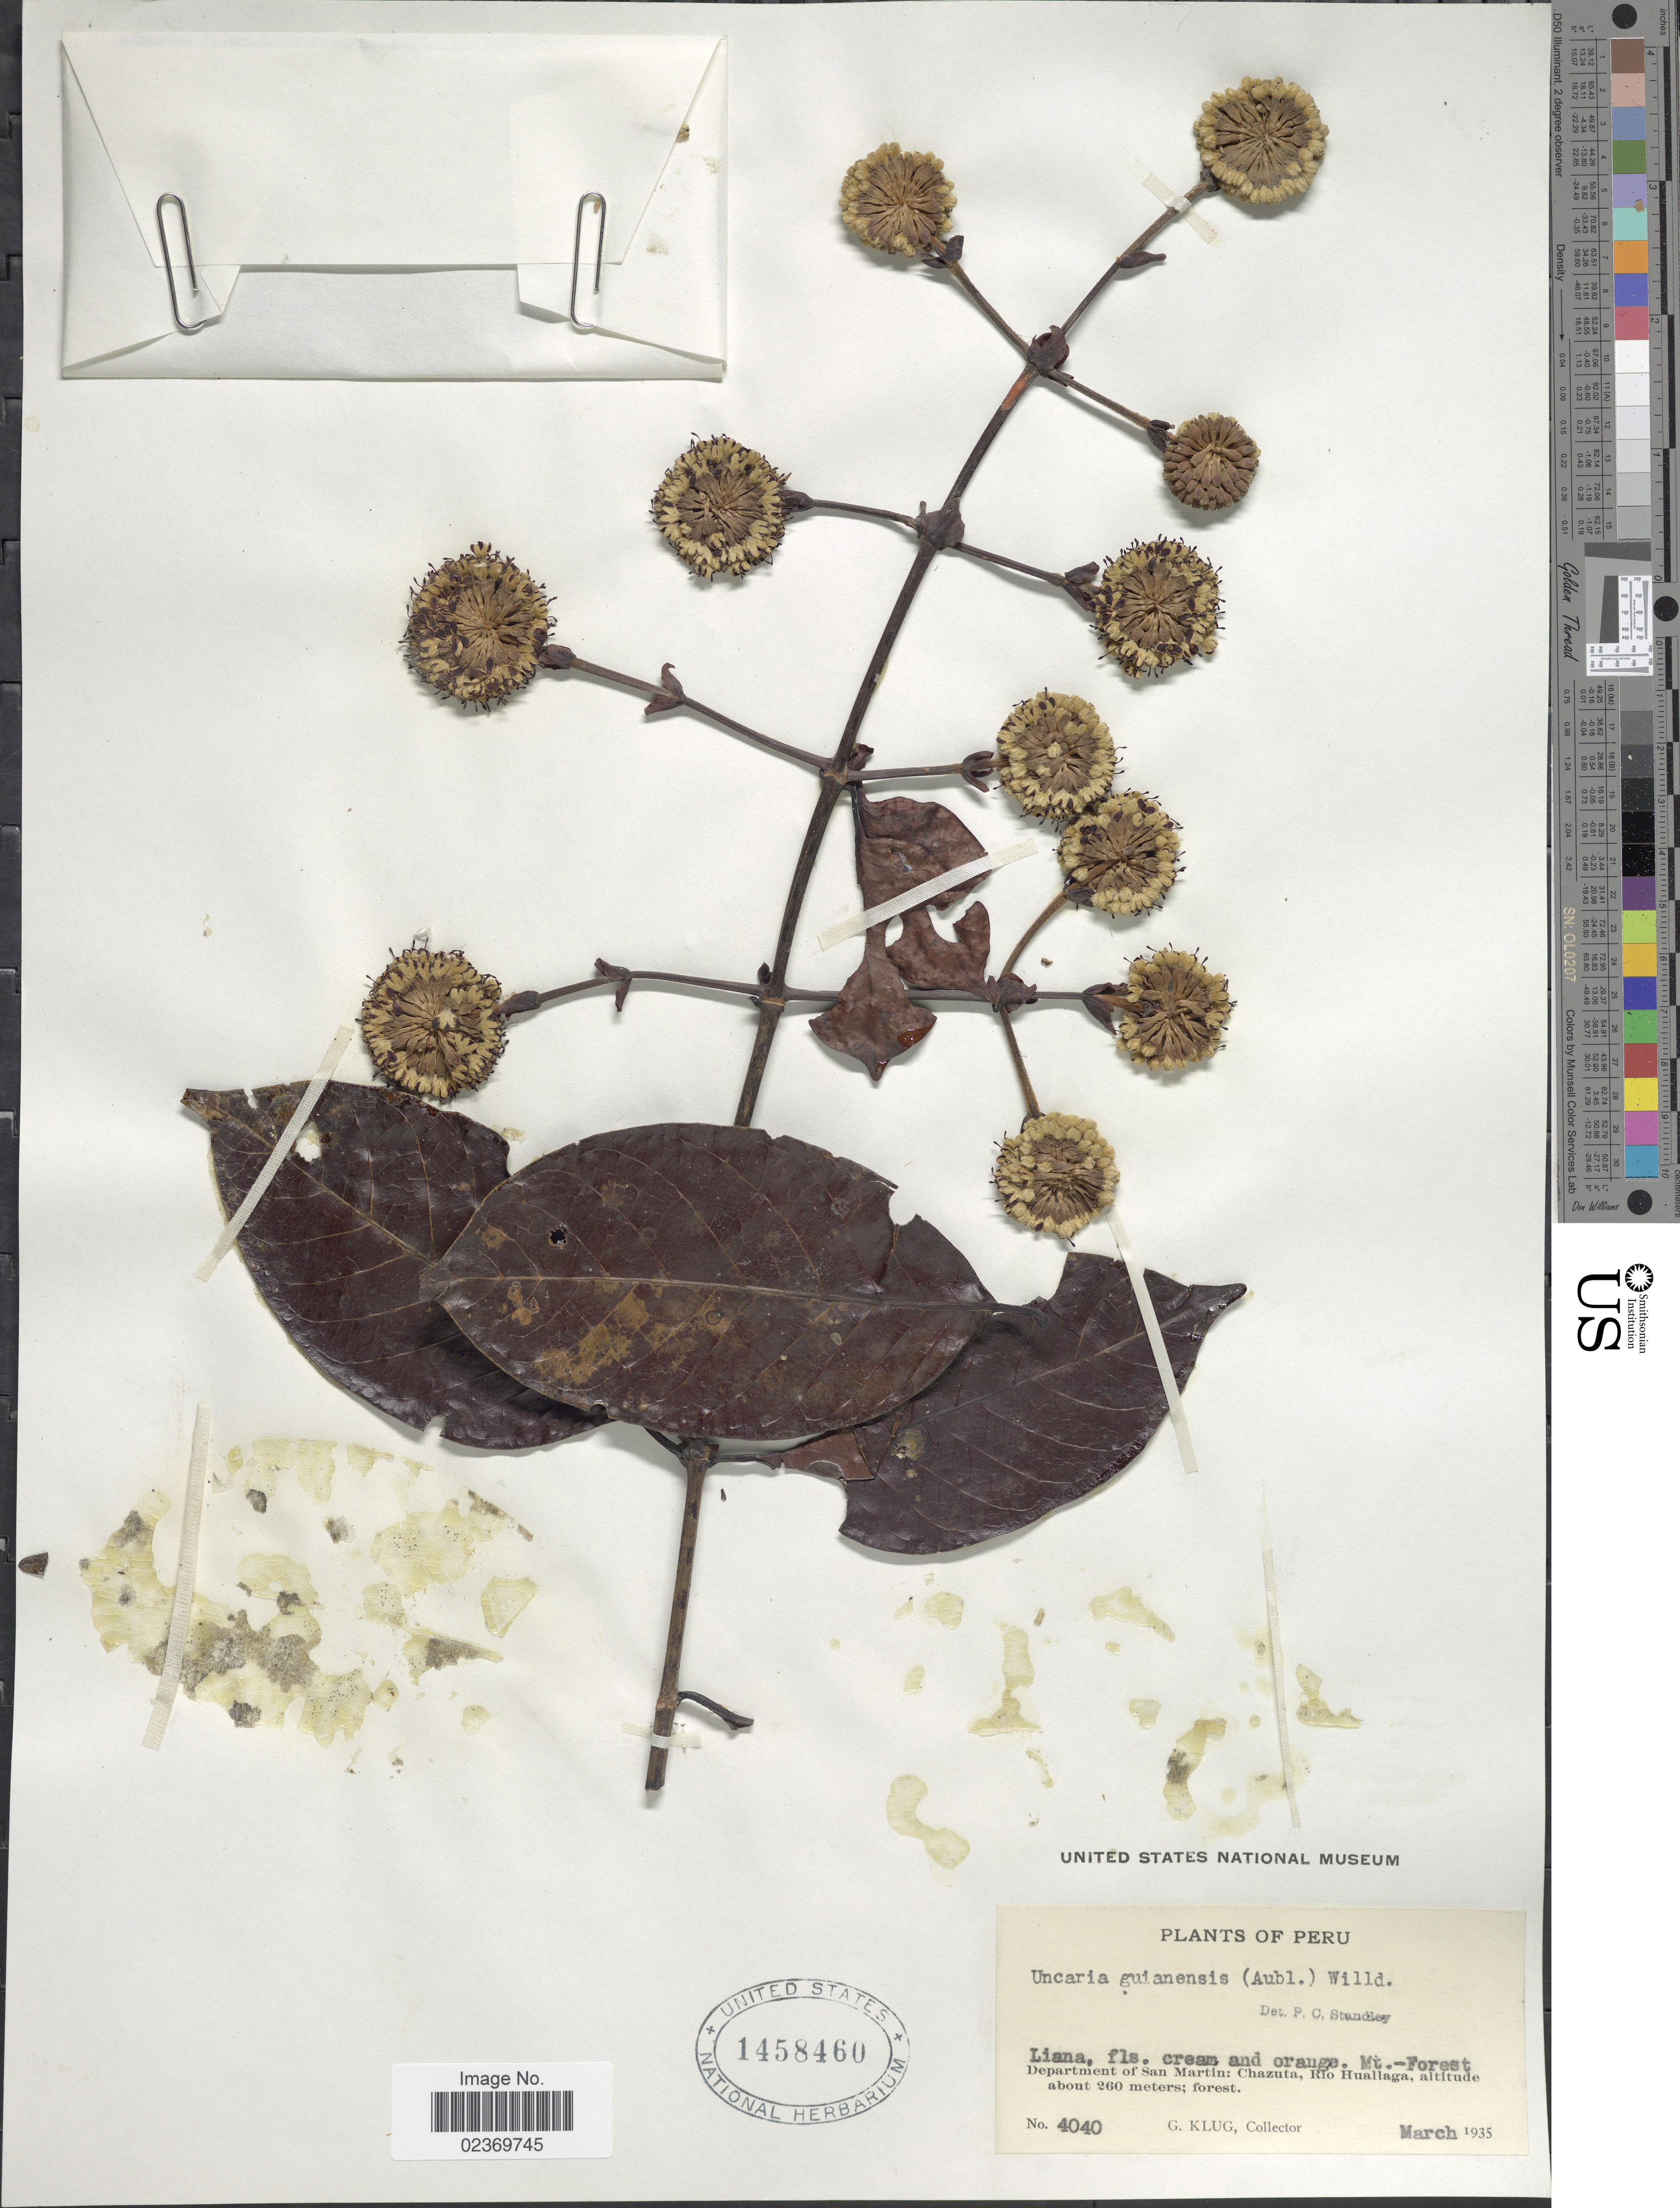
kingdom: Plantae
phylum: Tracheophyta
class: Magnoliopsida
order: Gentianales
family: Rubiaceae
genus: Uncaria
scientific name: Uncaria guianensis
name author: (Aubl.) J.F. Gmel.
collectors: G. Klug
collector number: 4040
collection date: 1935-03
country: Peru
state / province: San Martín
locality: Department of San Martin: Chazuta, Rio Huallaga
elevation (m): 260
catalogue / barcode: US 1458460